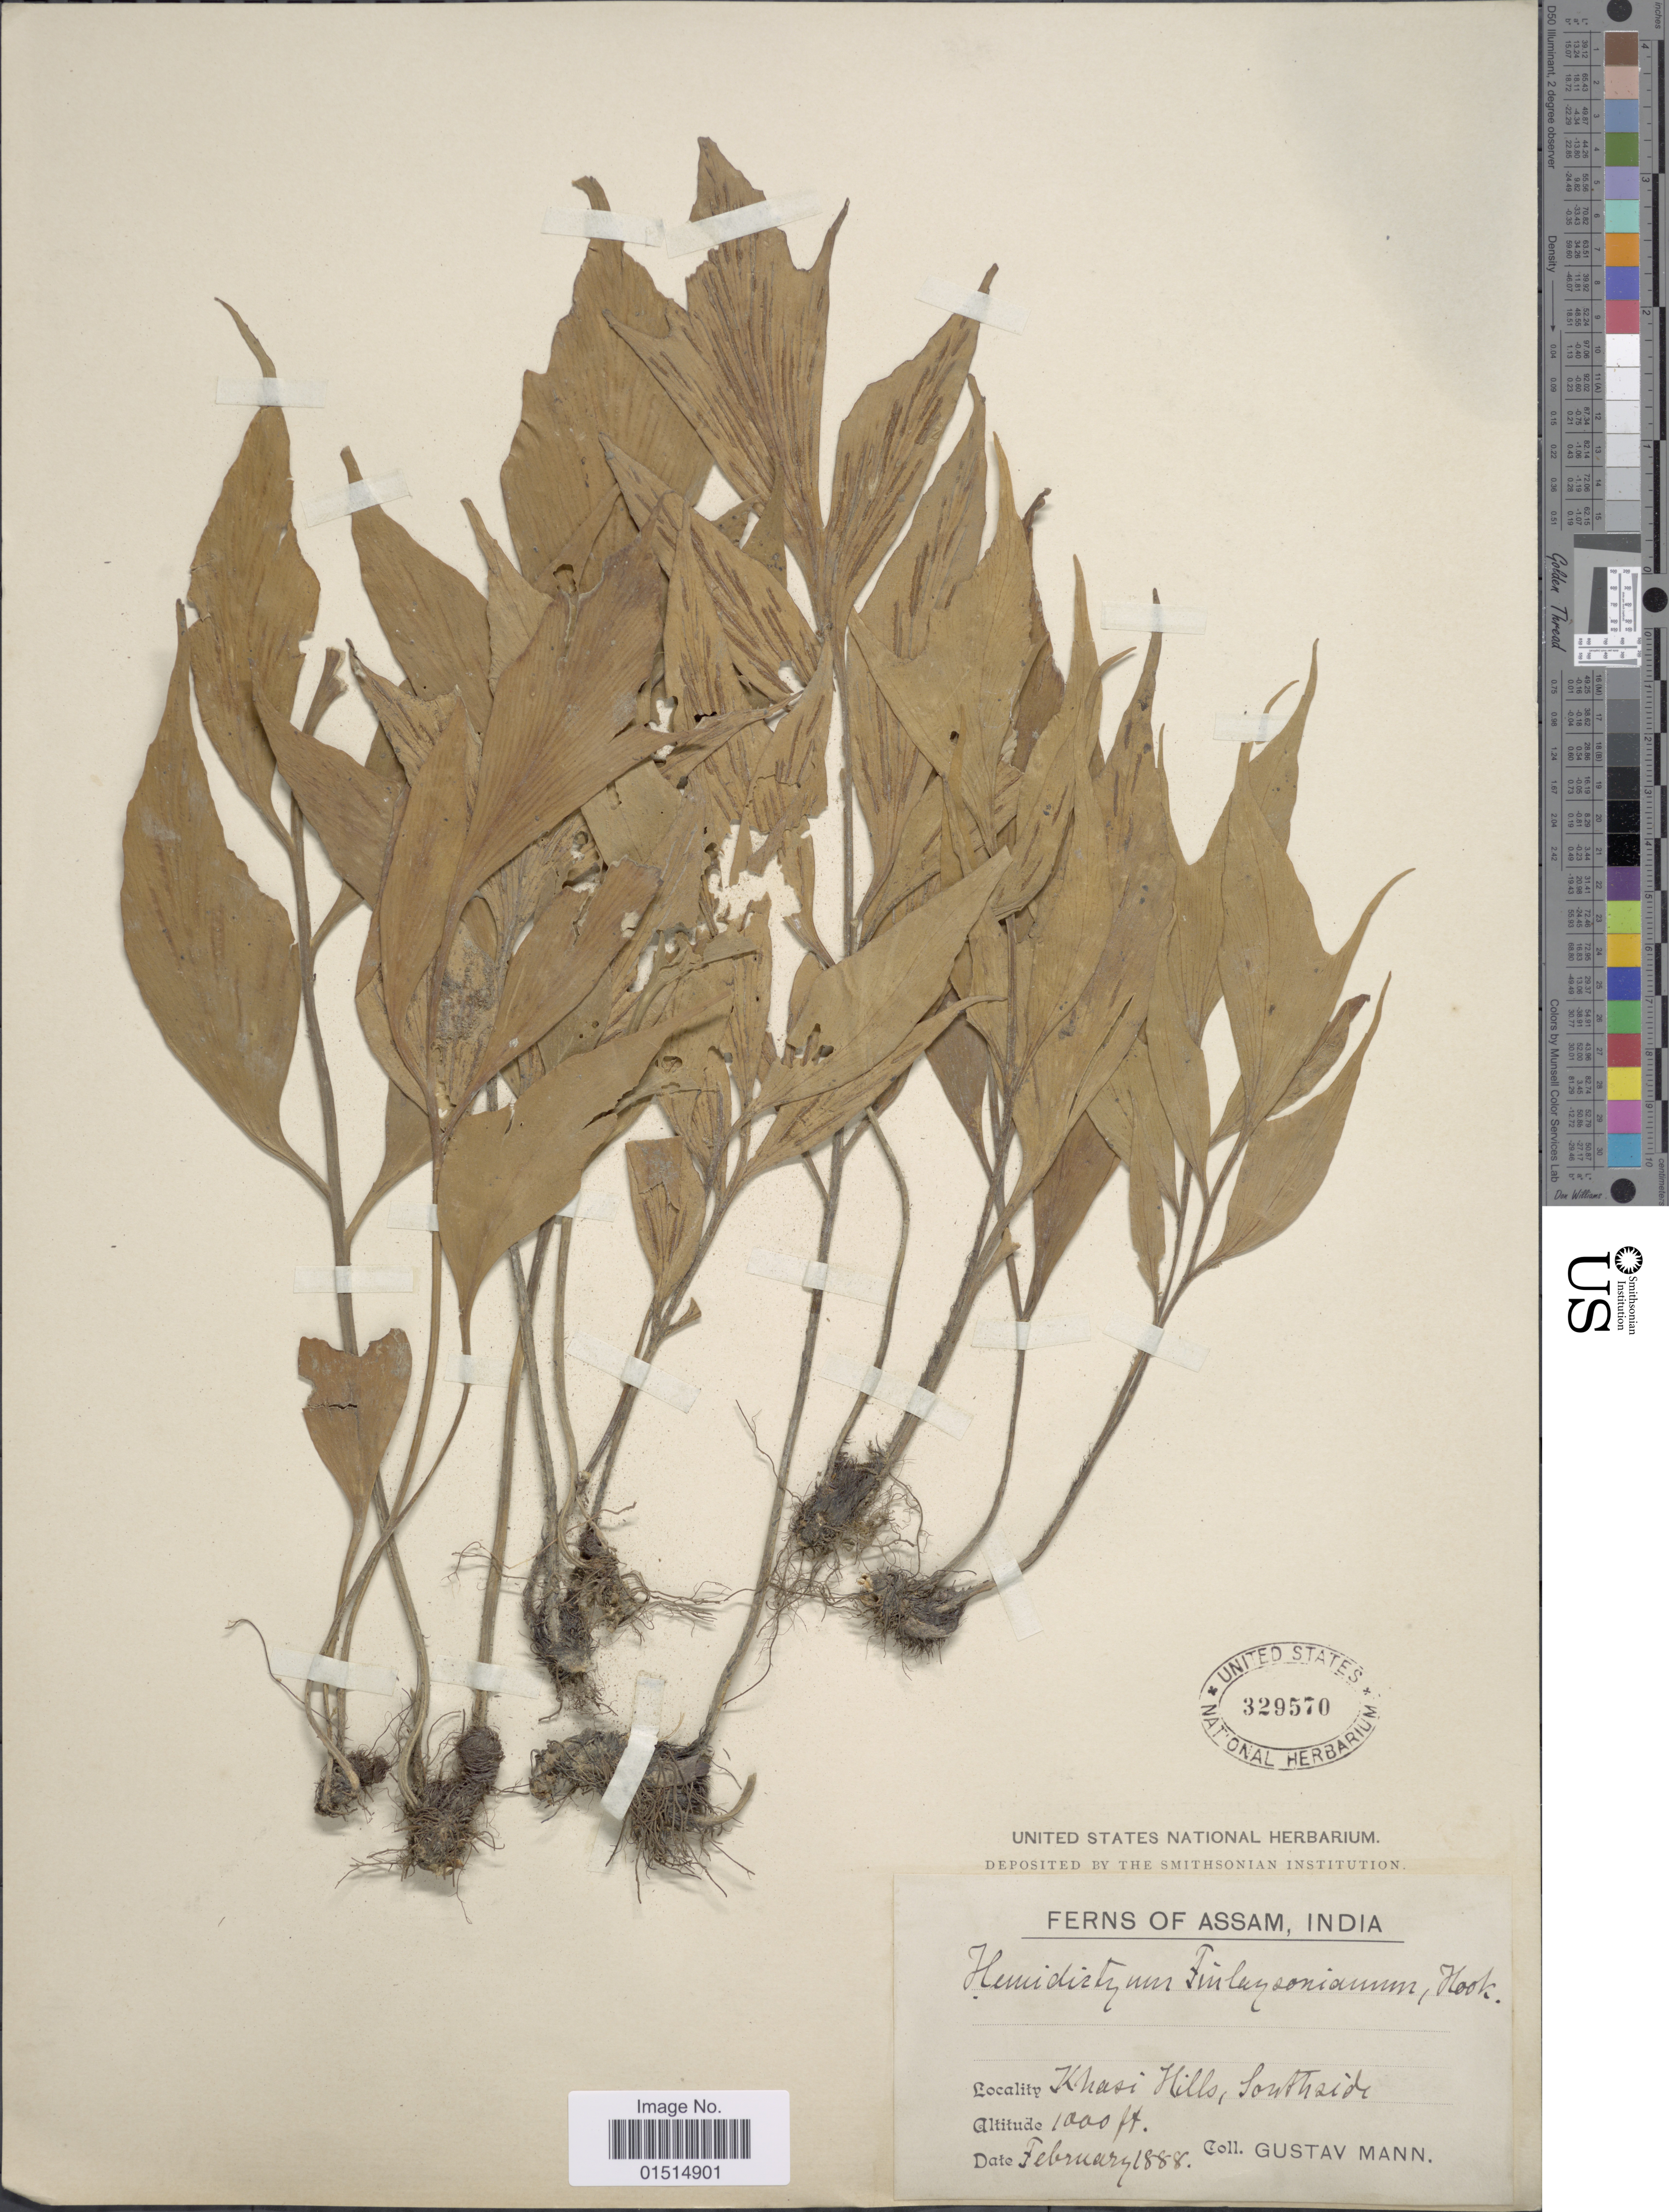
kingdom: Plantae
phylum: Tracheophyta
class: Polypodiopsida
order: Polypodiales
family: Aspleniaceae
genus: Asplenium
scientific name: Asplenium finlaysonianum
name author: Wall. ex Hook.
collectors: G. Mann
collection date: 1888-02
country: India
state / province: Meghalaya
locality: Khasi Hills, Southside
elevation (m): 305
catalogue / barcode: US 329570